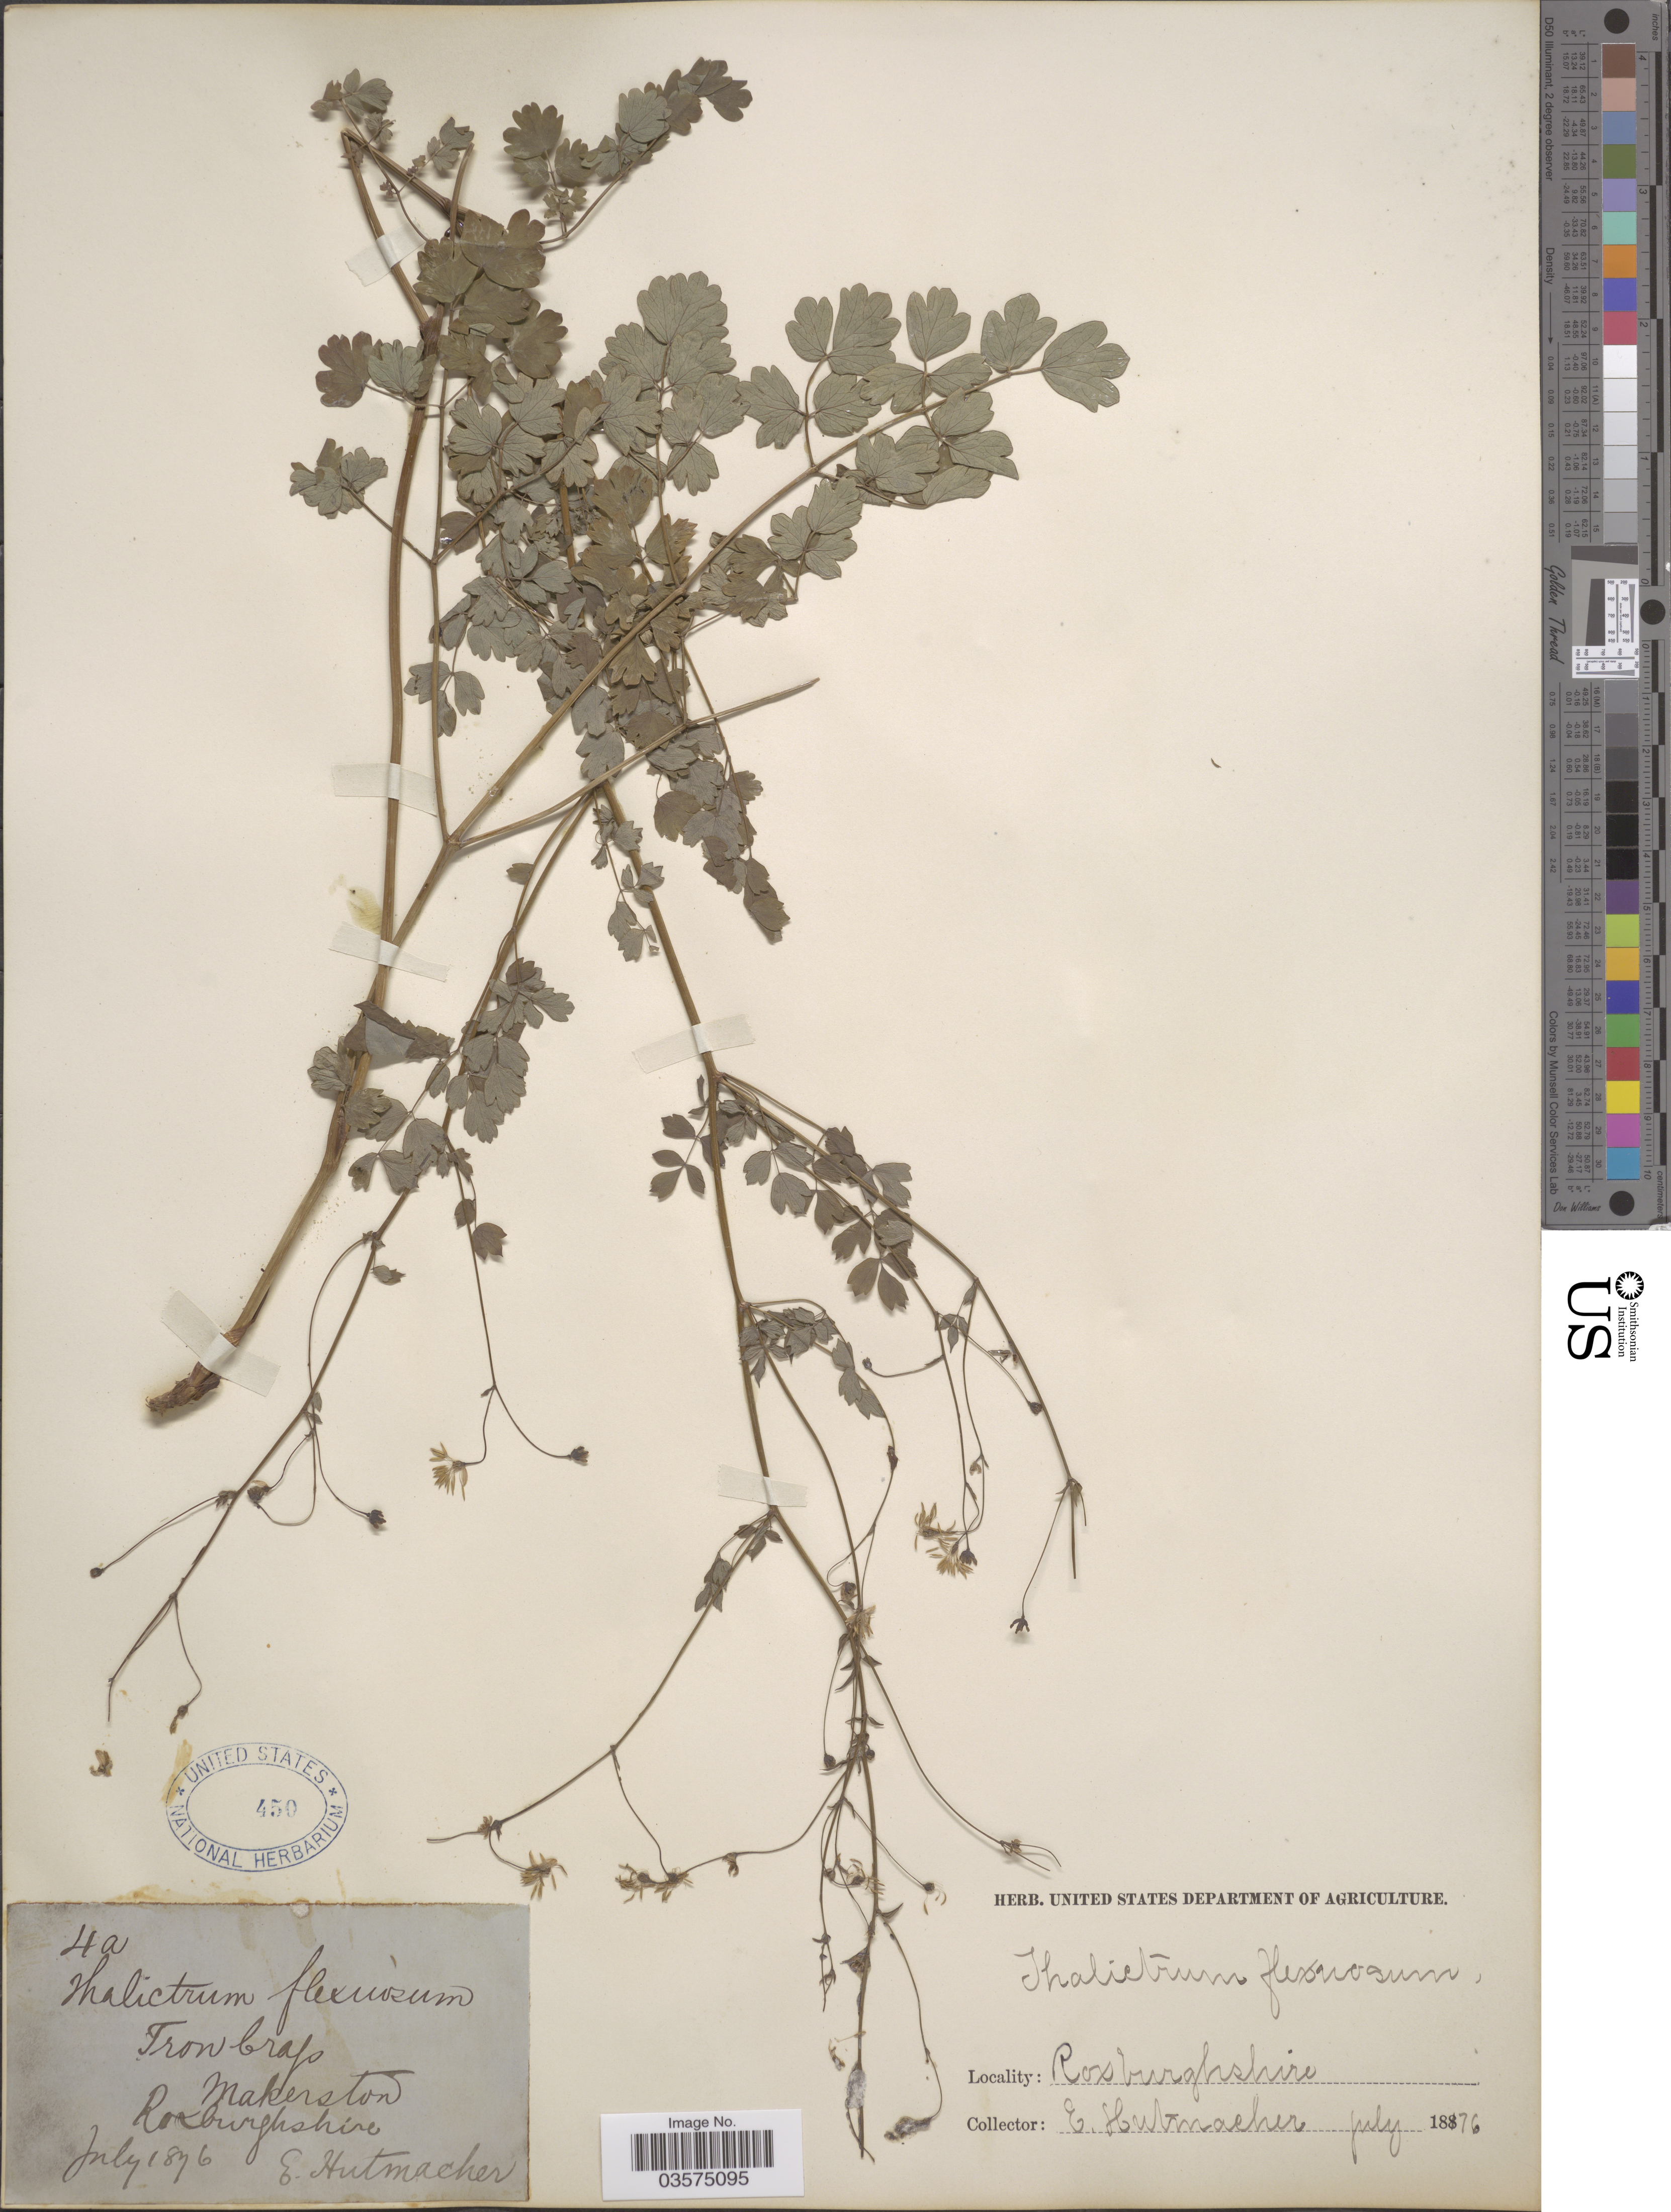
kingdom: Plantae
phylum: Tracheophyta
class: Magnoliopsida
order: Ranunculales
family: Ranunculaceae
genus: Thalictrum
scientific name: Thalictrum flexuosum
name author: Bernh.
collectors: E. Hutmacher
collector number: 4a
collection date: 1876-07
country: United Kingdom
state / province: Scotland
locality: Trow Crags. Makerston. Roxburghshire.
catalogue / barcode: US 450